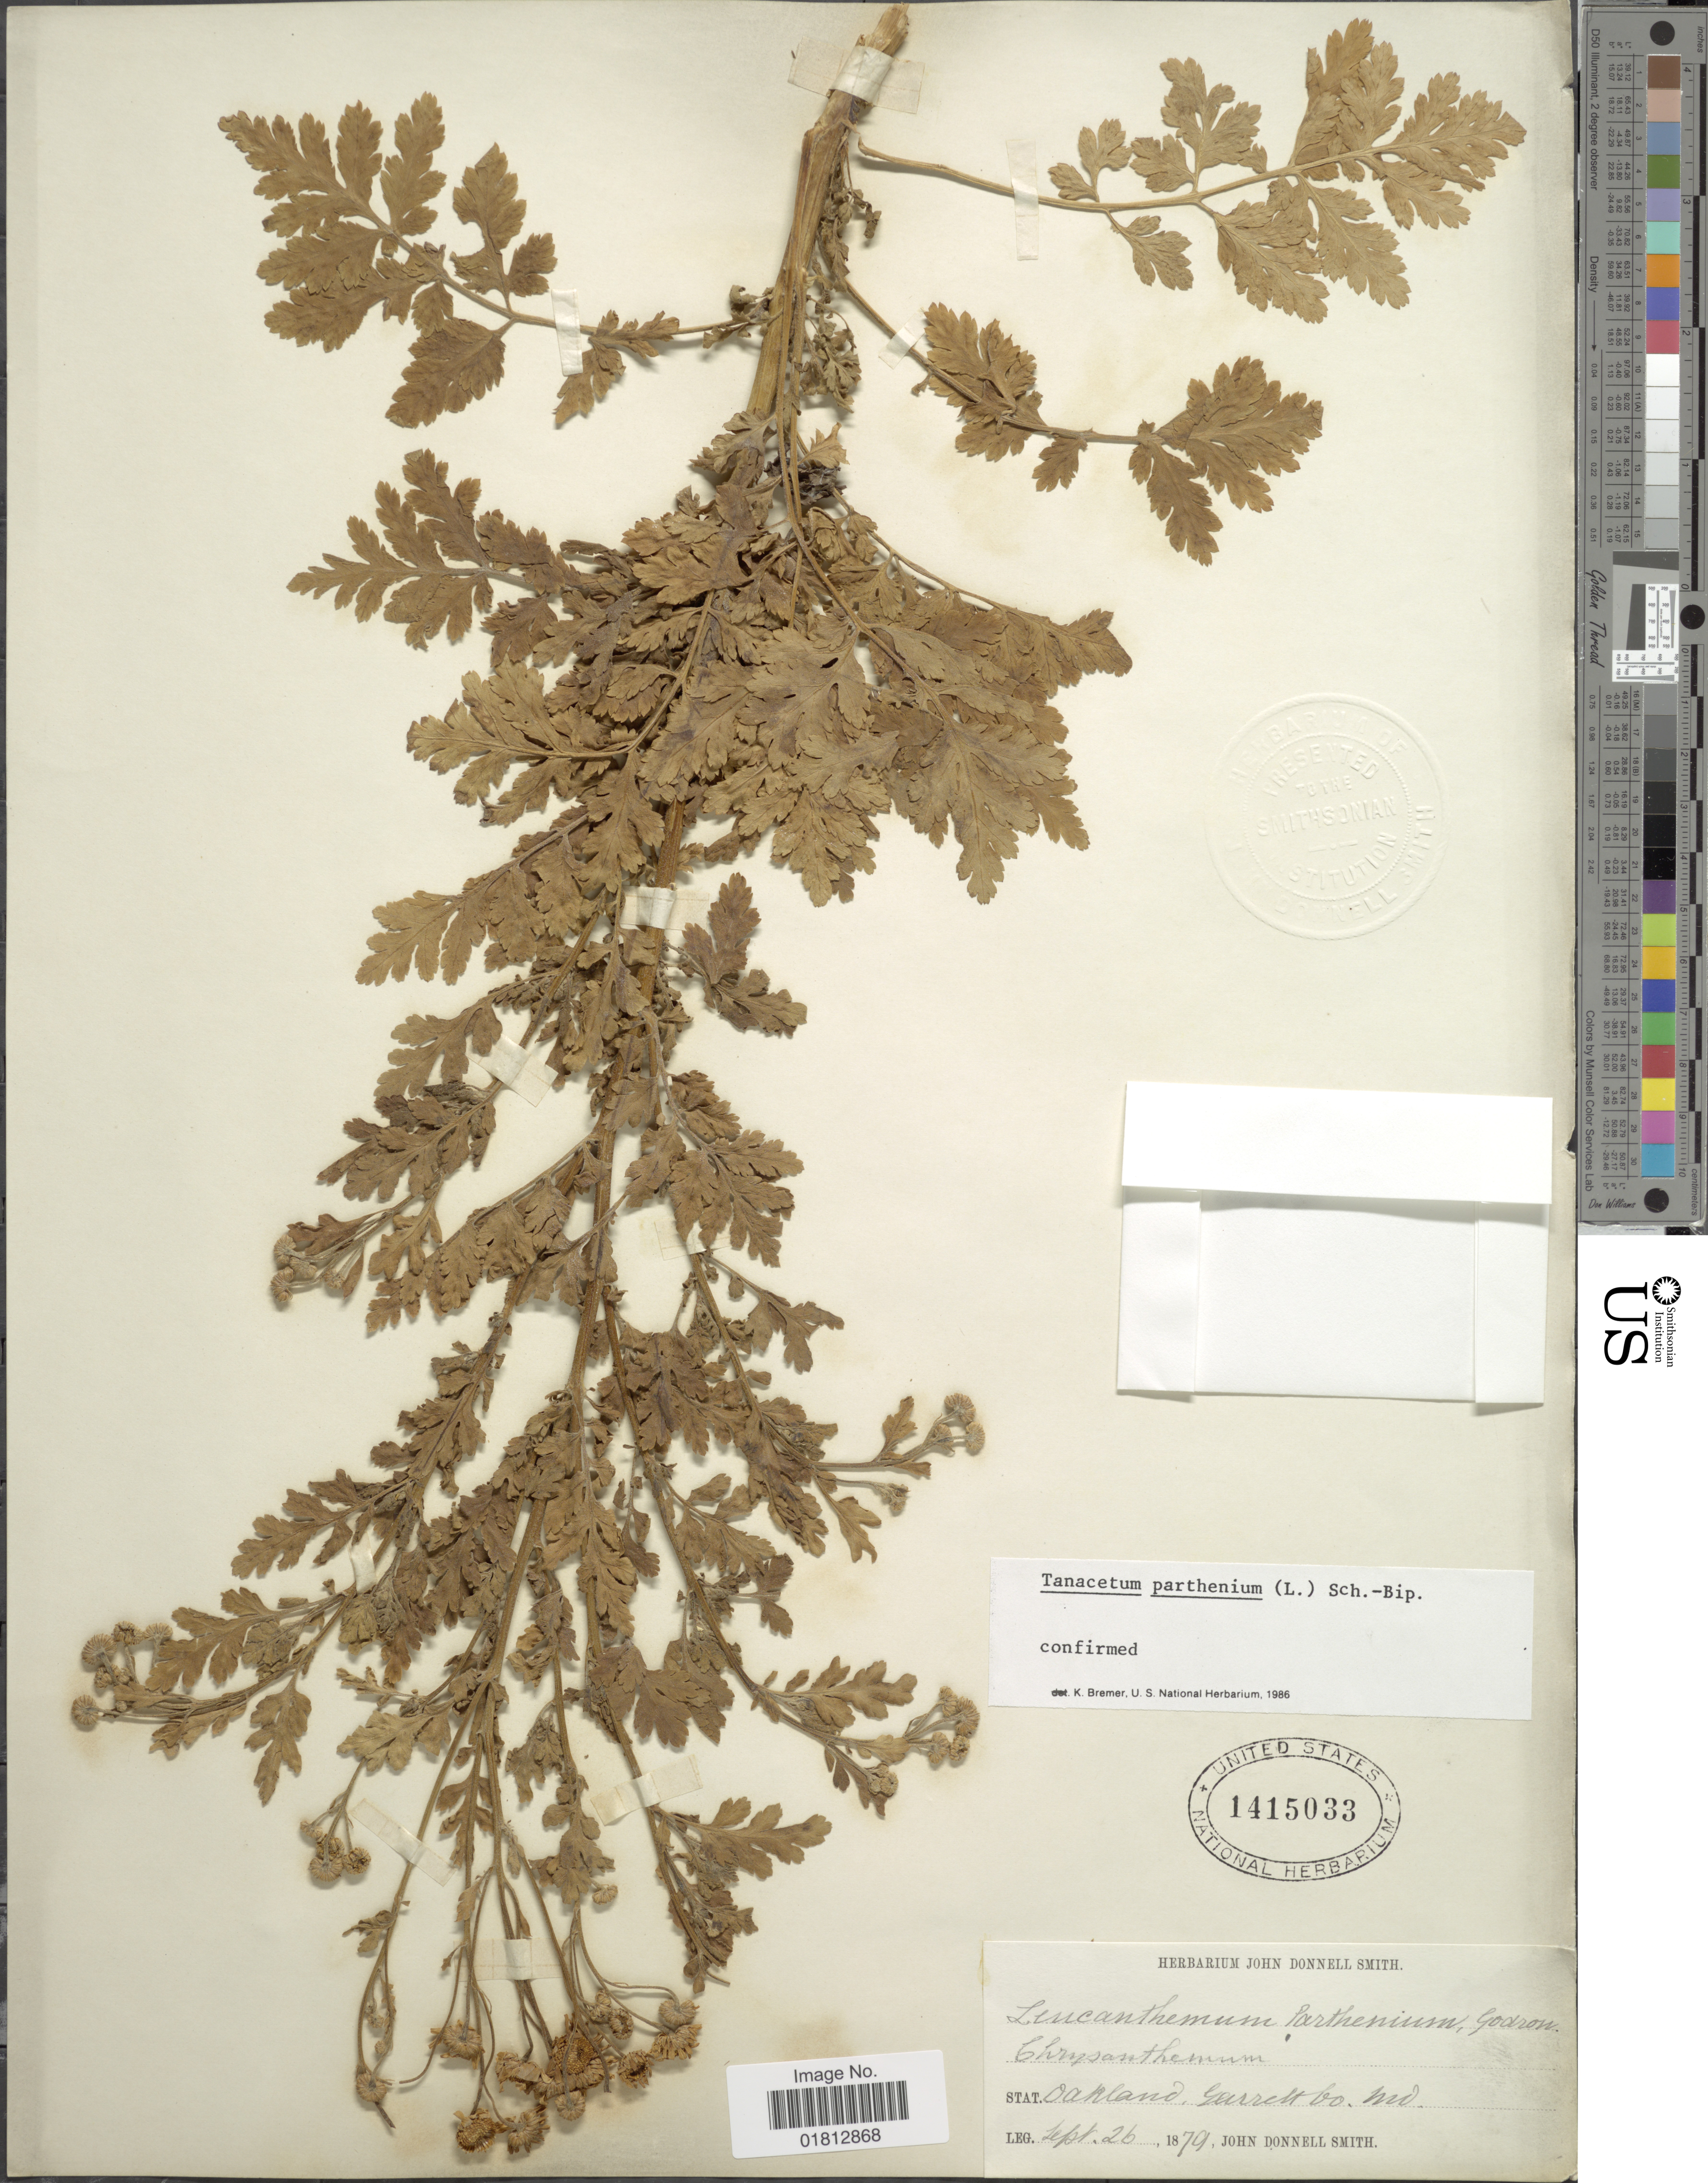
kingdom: Plantae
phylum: Tracheophyta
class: Magnoliopsida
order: Asterales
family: Asteraceae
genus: Tanacetum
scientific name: Tanacetum parthenium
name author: (L.) Sch. Bip.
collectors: J. Donnell Smith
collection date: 1879-09-26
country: United States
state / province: Maryland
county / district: Garrett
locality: Oakland, Garrett Co., Md.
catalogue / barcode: US 1415033